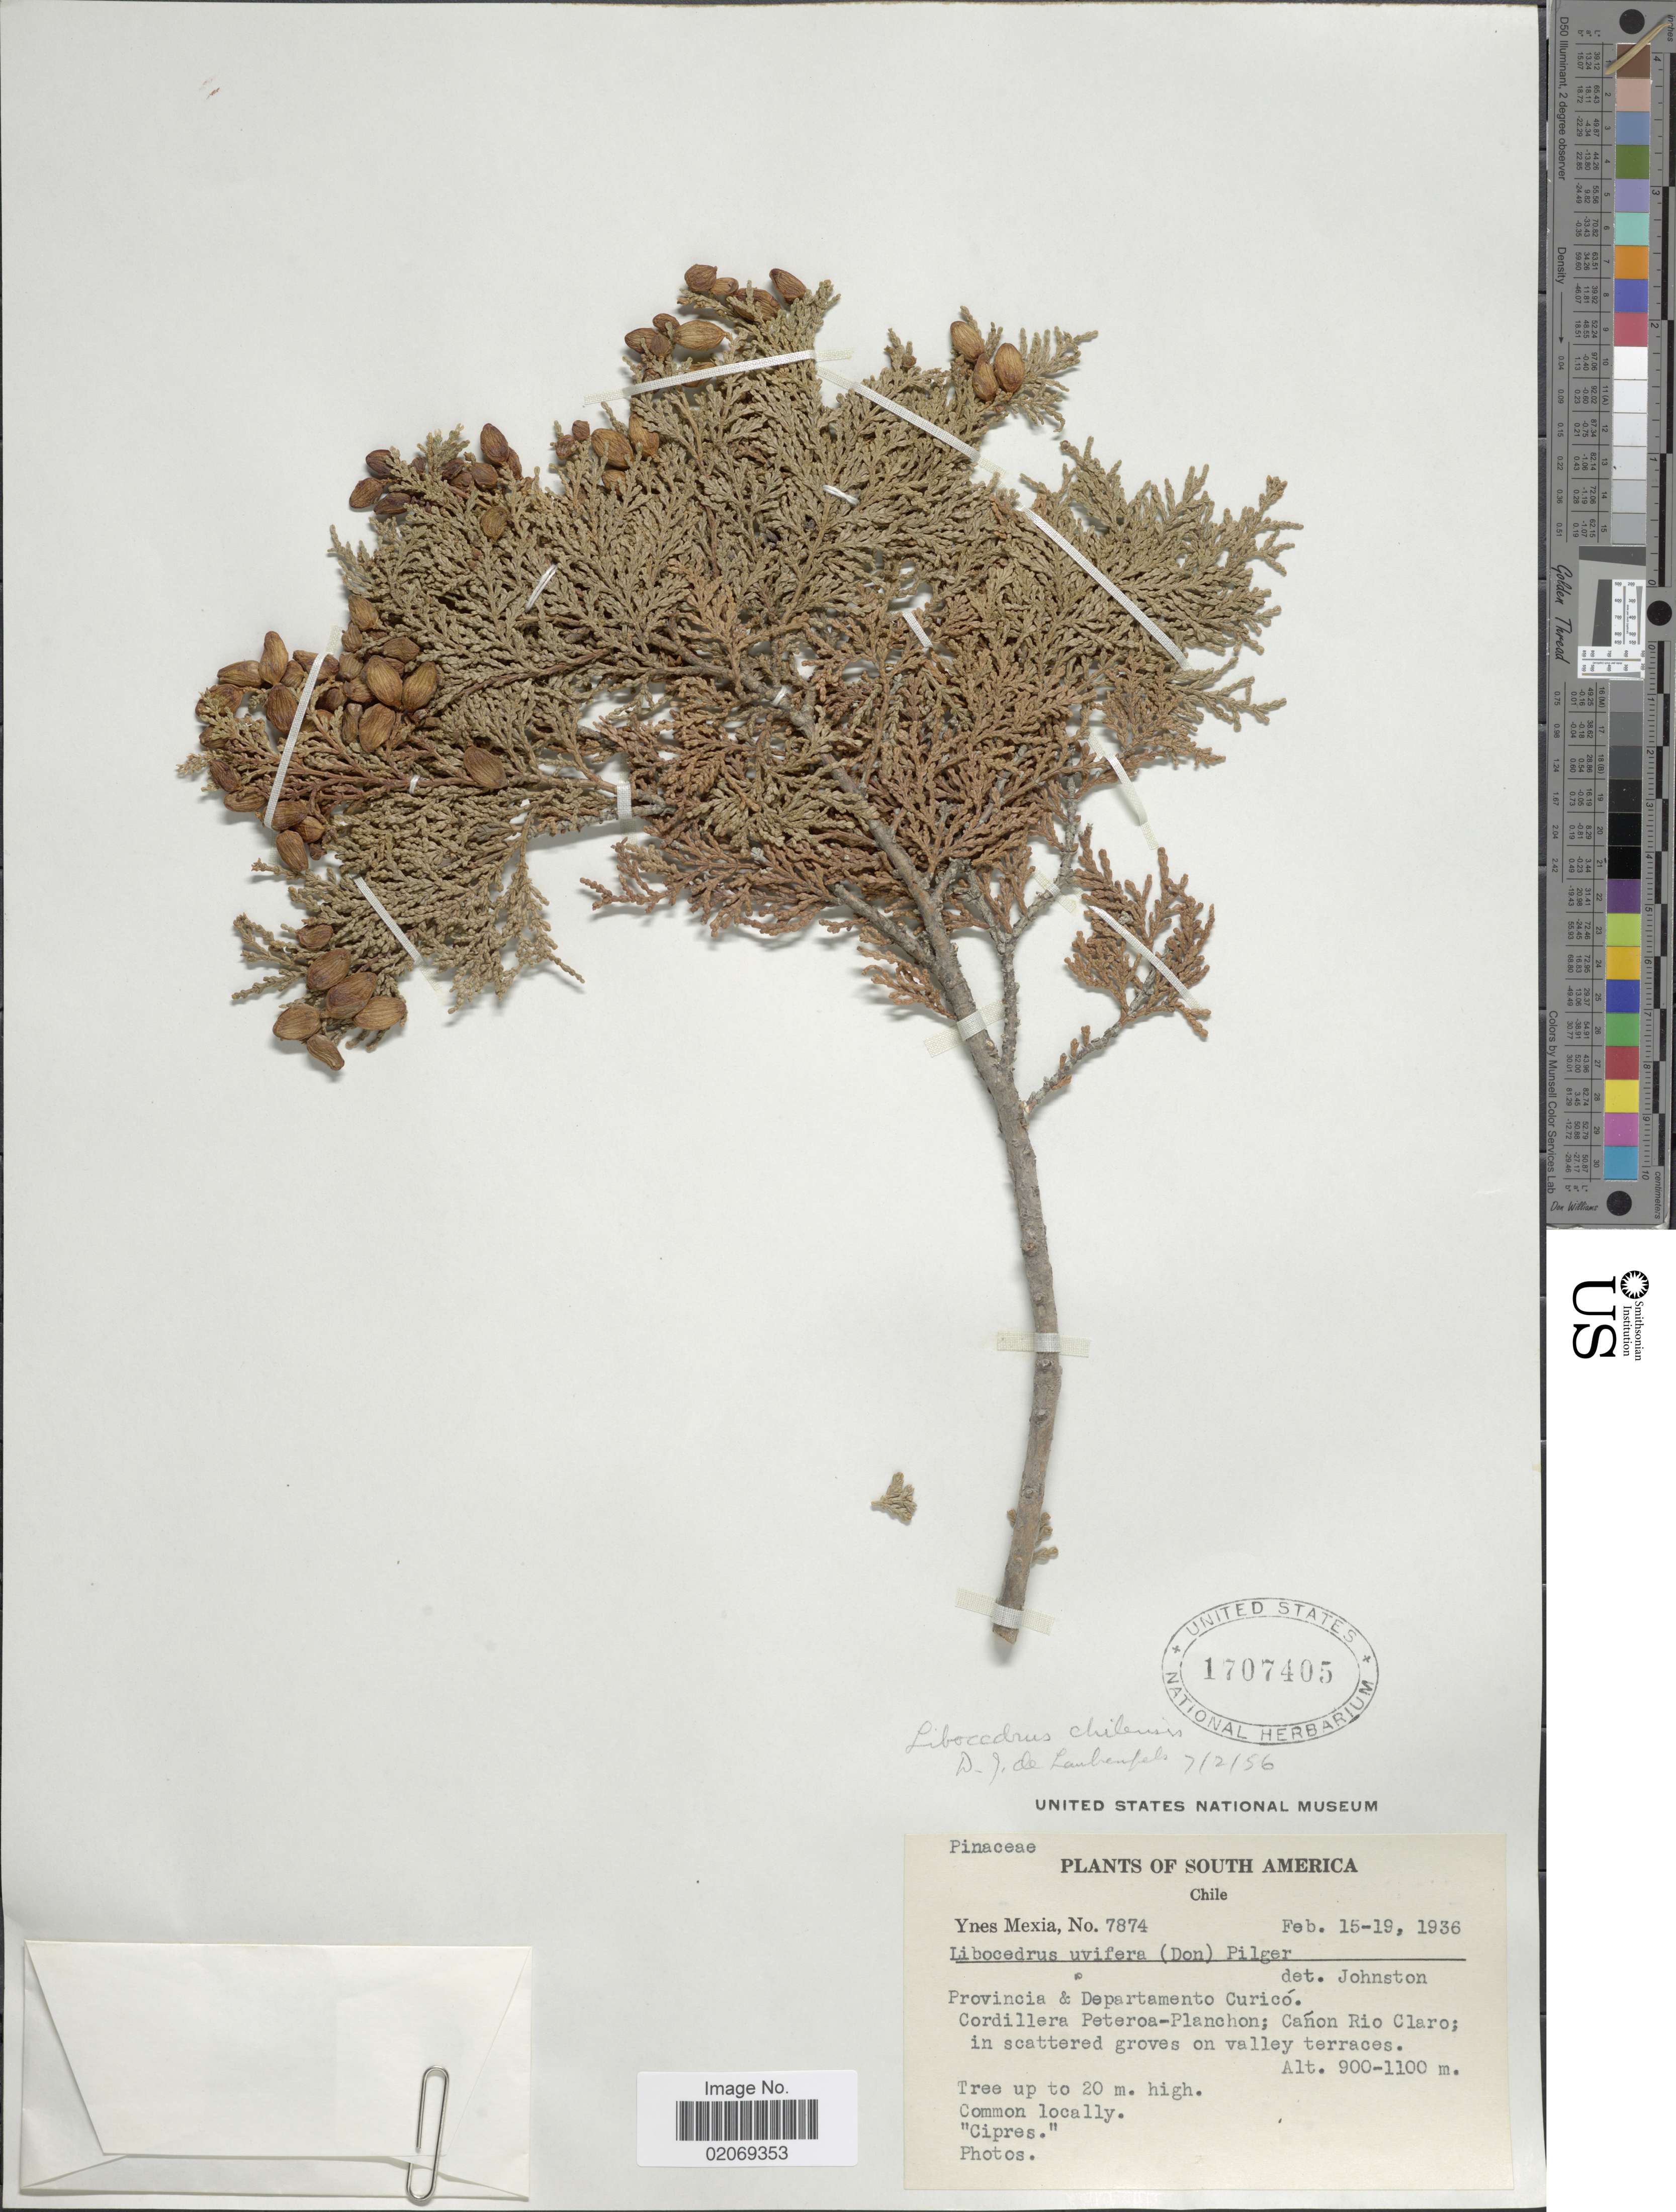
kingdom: Plantae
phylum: Tracheophyta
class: Pinopsida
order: Pinales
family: Cupressaceae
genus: Libocedrus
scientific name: Libocedrus chilensis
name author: (D. Don) Endl.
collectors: Y. Mexia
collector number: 7874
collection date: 1936-02-15/1936-02-19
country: Chile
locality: Provincia & Departamento Curicó. Cordillera Peteroa-Planchon; Cánon Rio Claro; in scattered groves on valley terraces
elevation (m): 900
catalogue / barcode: US 1707405